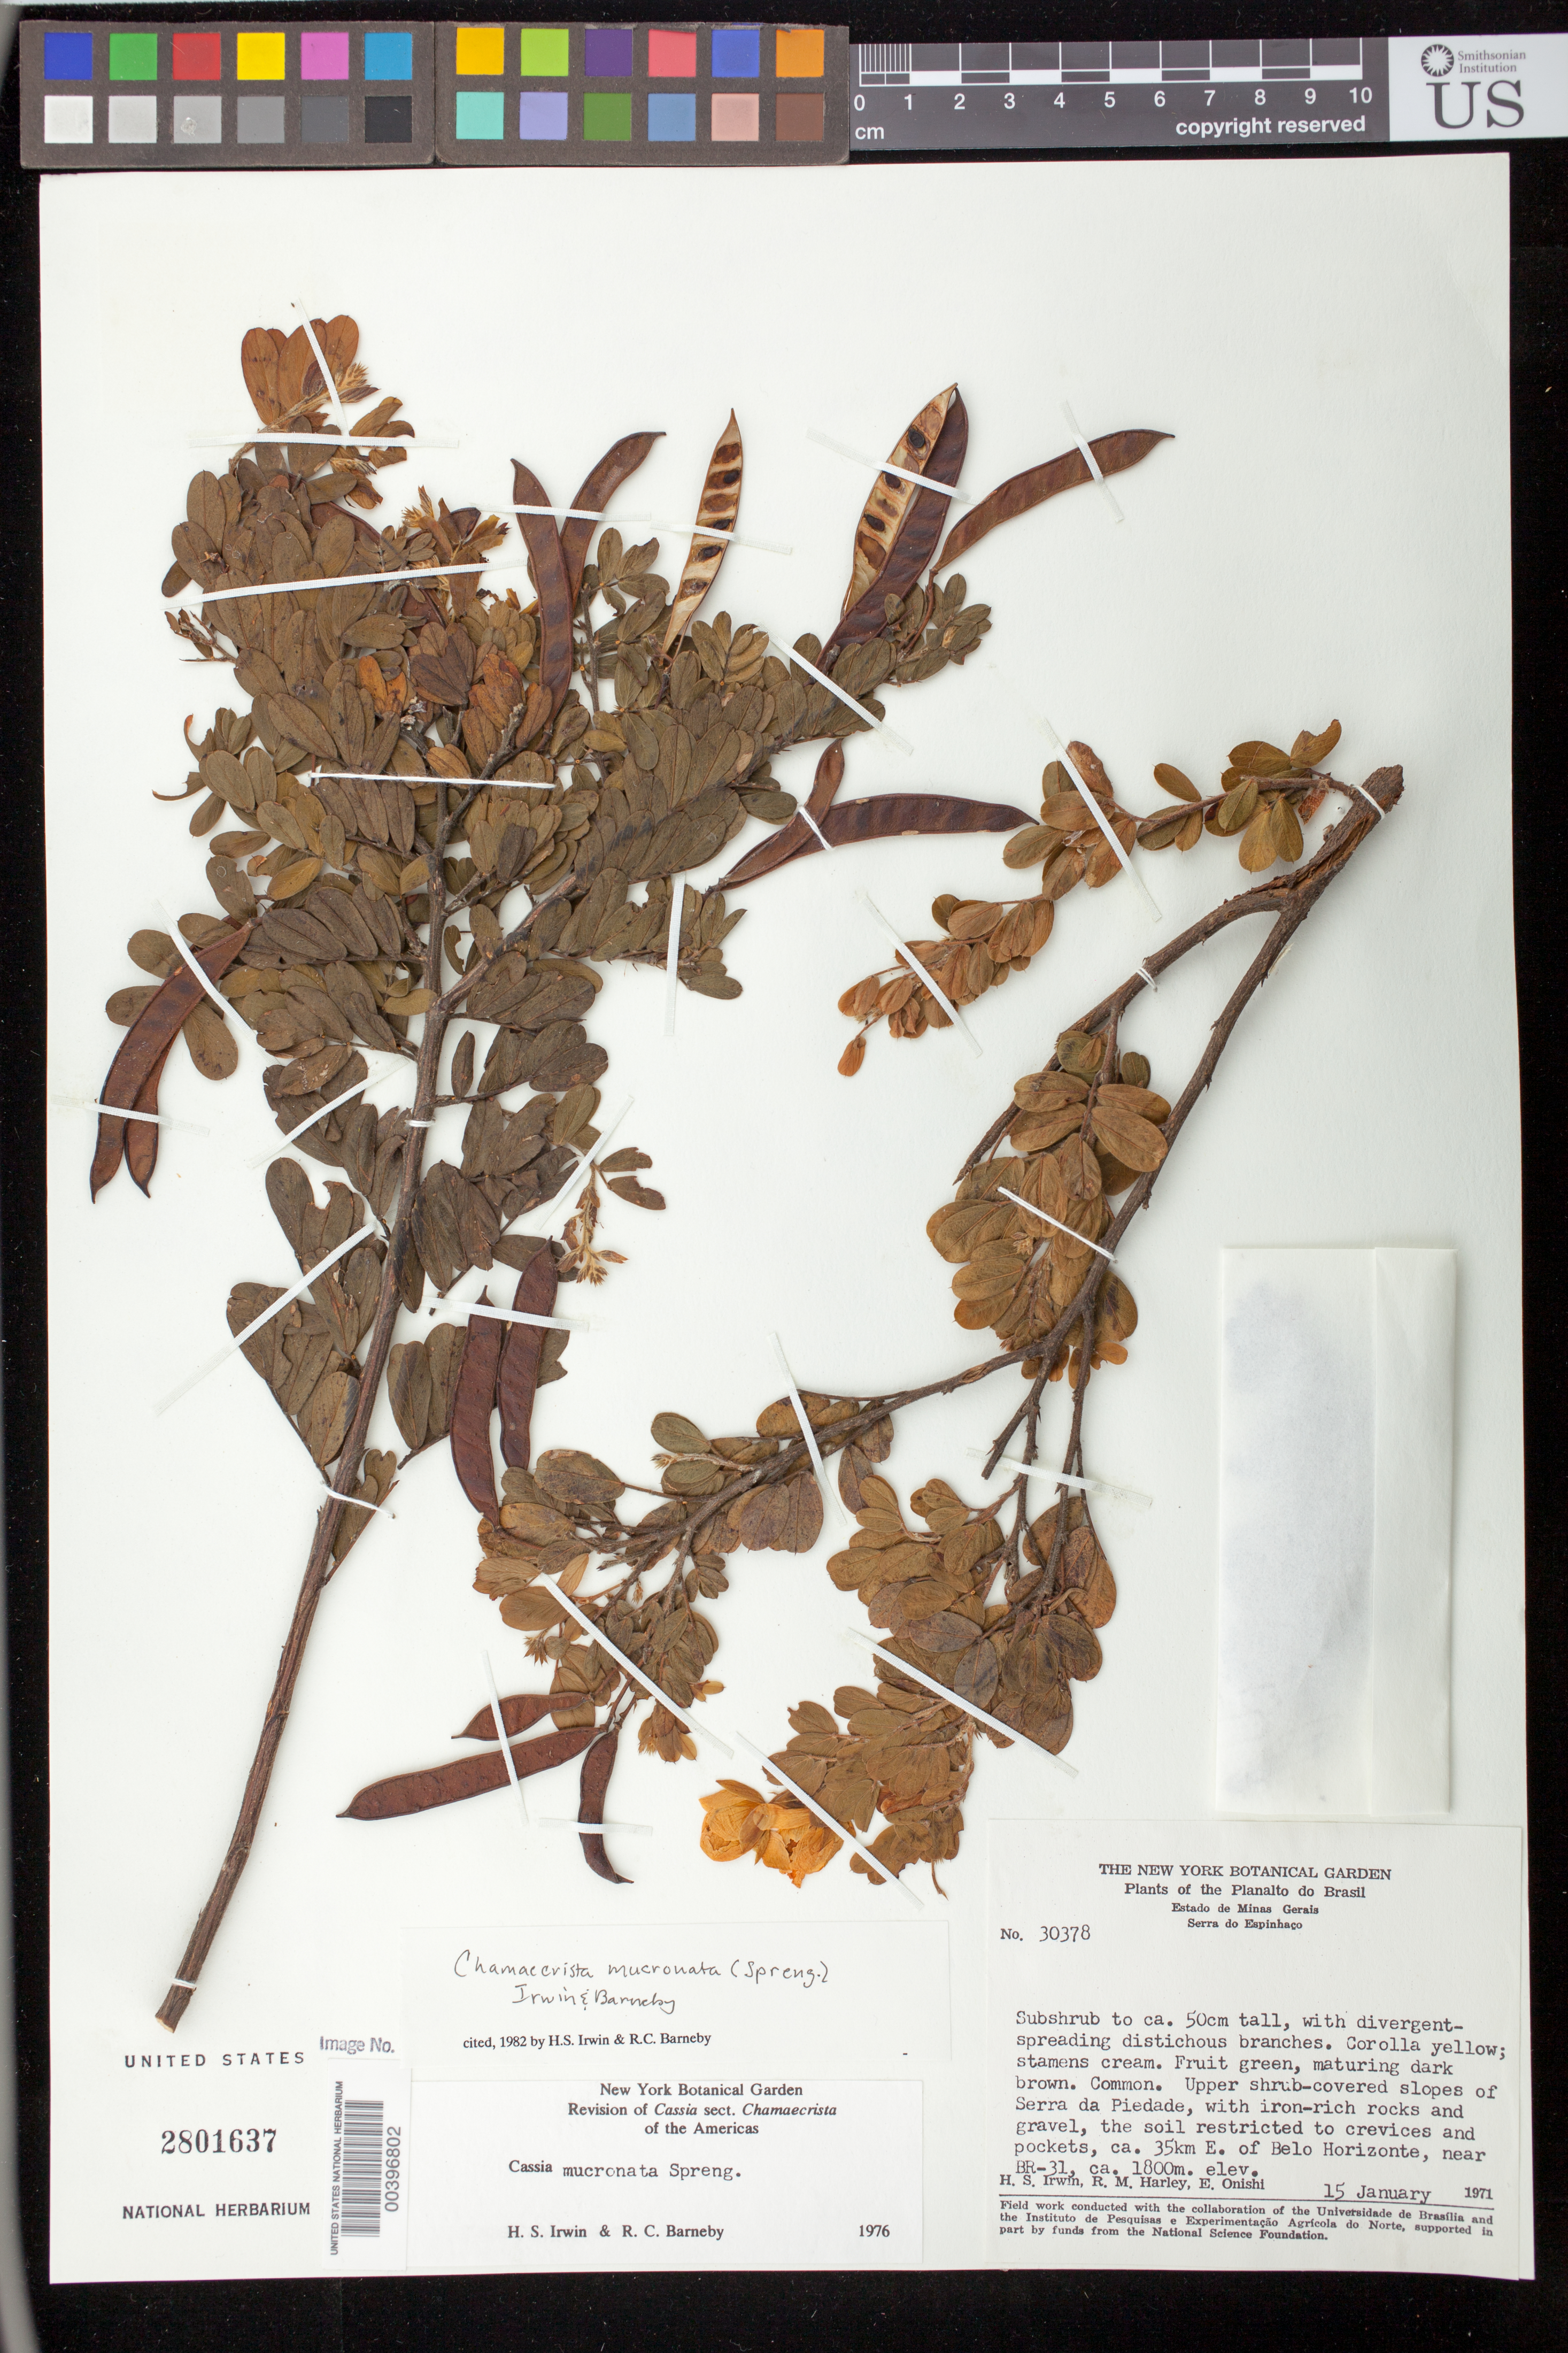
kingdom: Plantae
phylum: Tracheophyta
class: Magnoliopsida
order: Fabales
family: Fabaceae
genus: Chamaecrista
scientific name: Chamaecrista mucronata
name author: (Spreng.) H.S. Irwin & Barneby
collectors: H. Irwin, R. M. Harley & E. Onishi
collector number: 30378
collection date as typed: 15 Jan 1971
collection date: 1971-01-15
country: Brazil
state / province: Minas Gerais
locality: Serra do Espinhaco, Slopes of Serra da Piedade, ca. 35 km E. of Belo Horizonte, near BR-31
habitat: Upper shrub-covered slopes,with iron-rich rocks and gravel, the soil restricted to crevices and pockets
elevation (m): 1800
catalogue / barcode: US 2801637